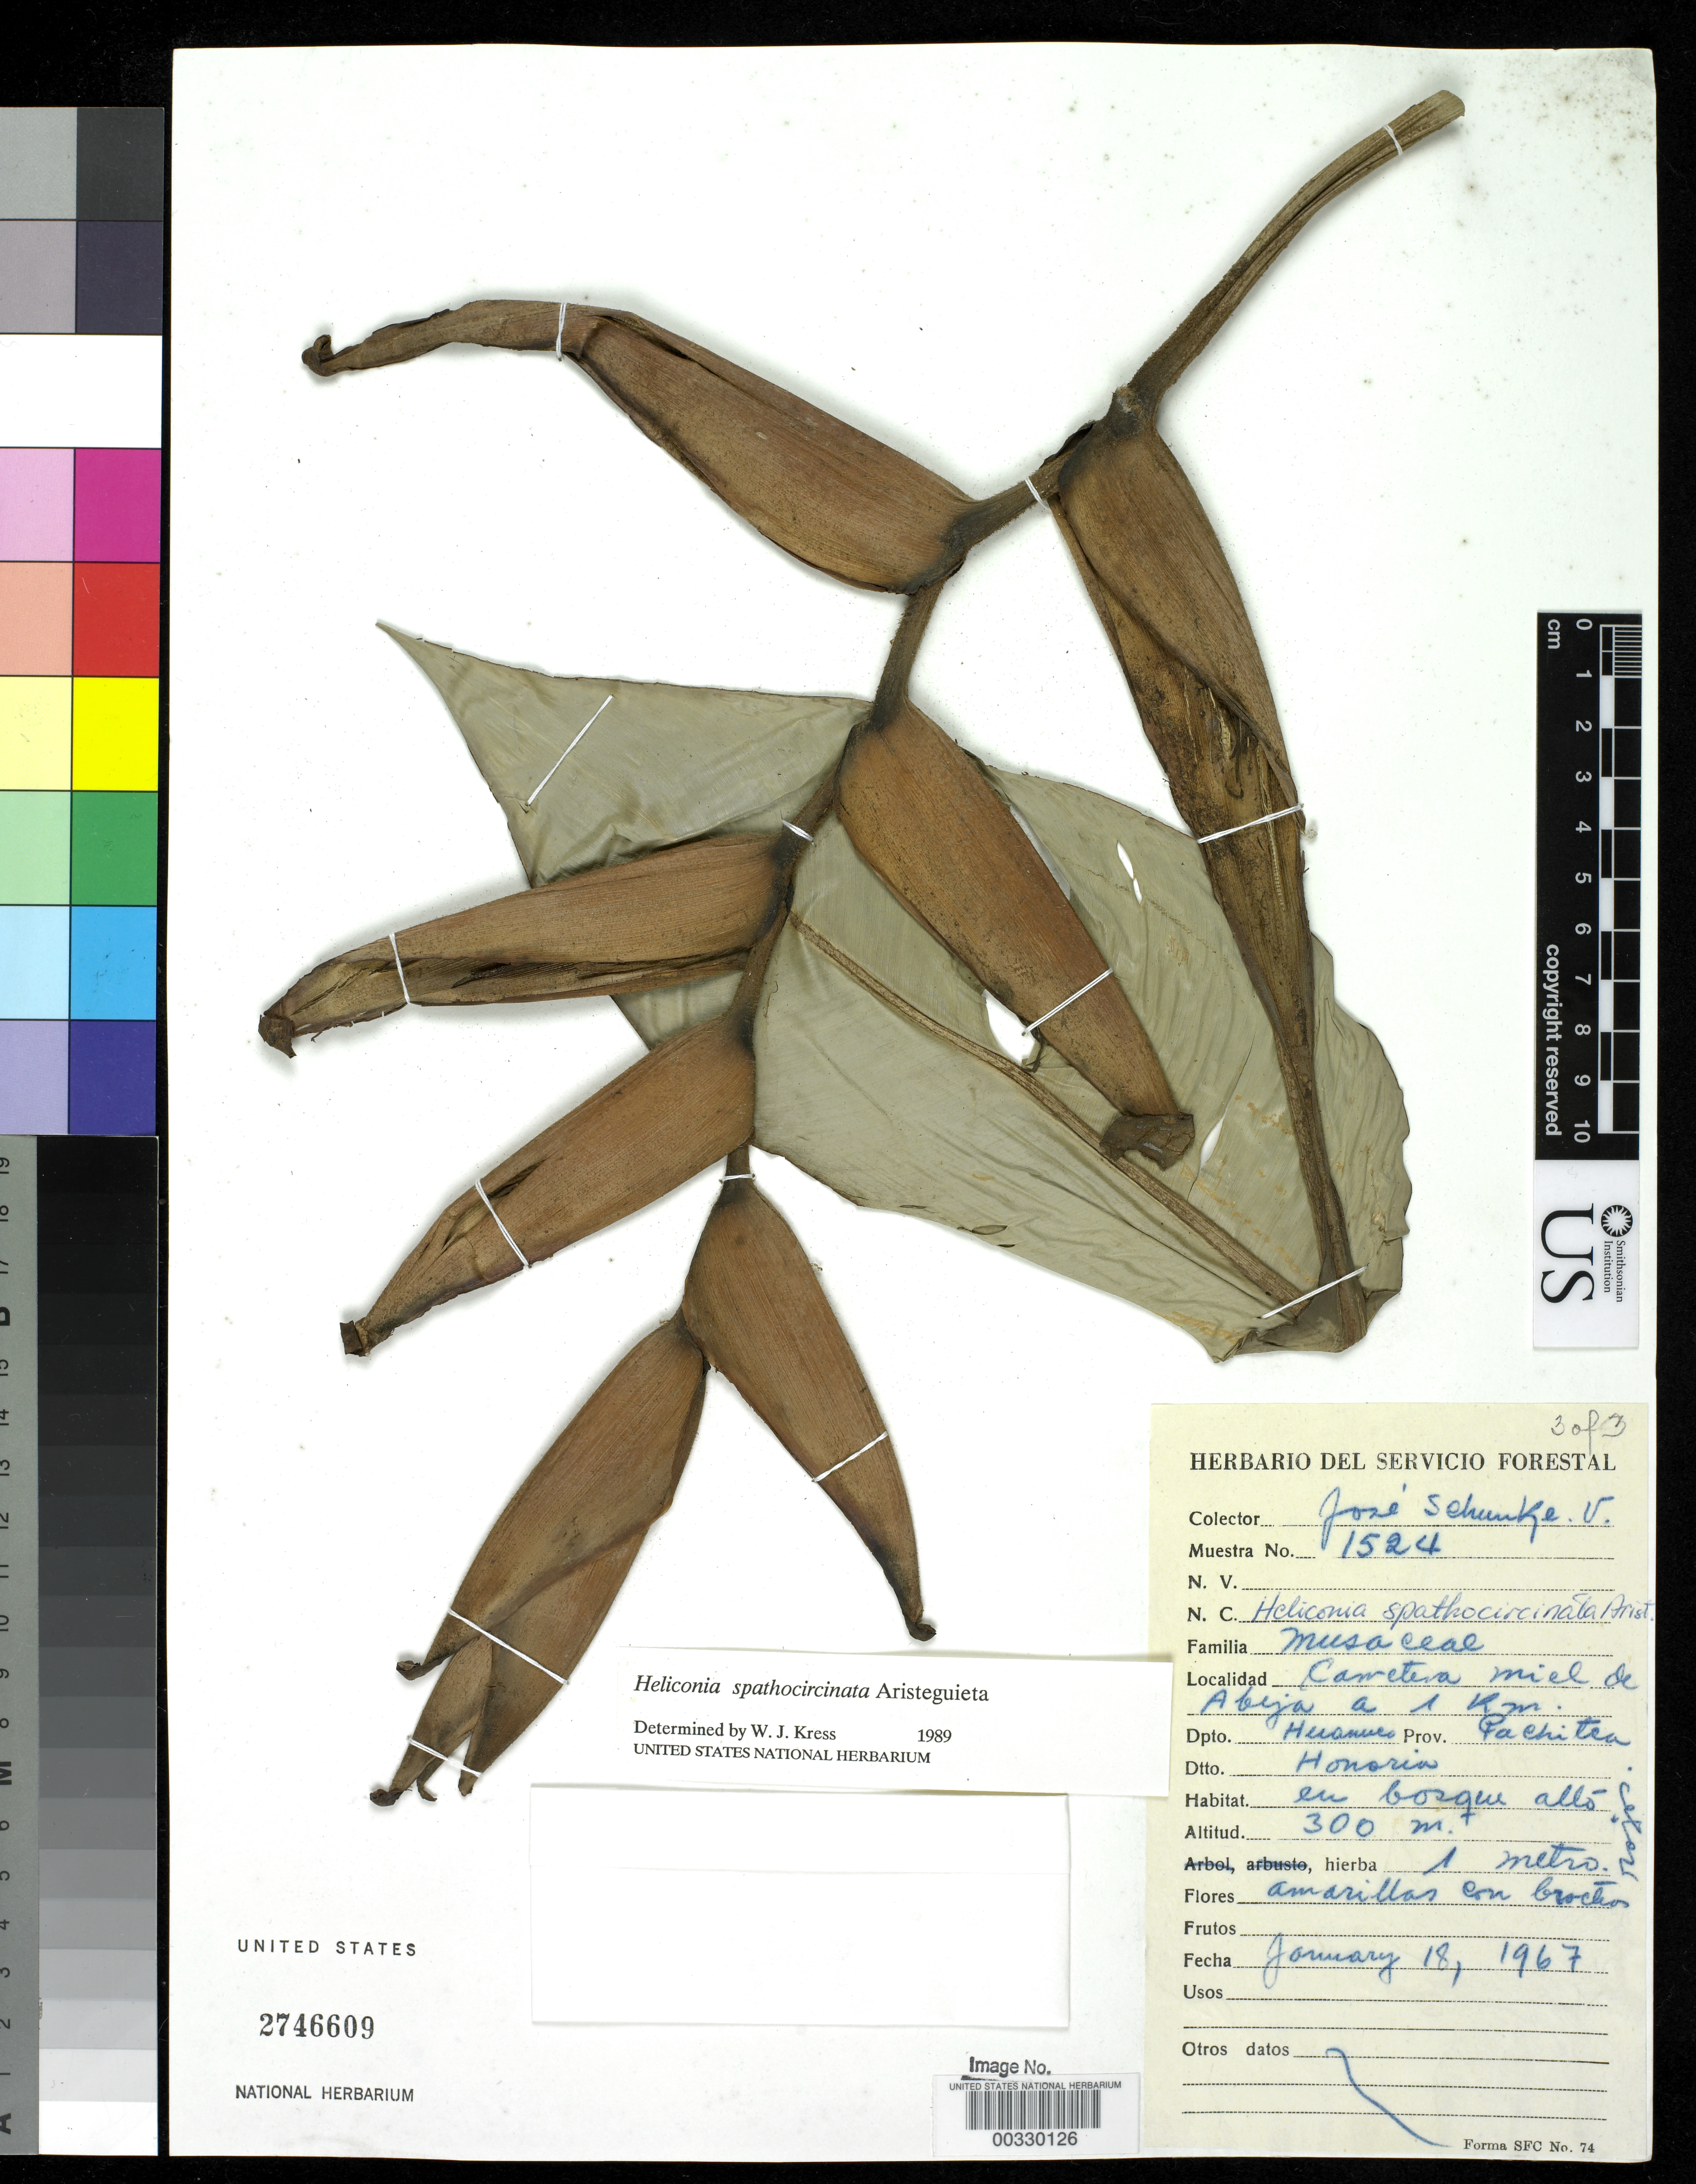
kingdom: Plantae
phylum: Tracheophyta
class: Liliopsida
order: Zingiberales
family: Heliconiaceae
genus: Heliconia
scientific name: Heliconia spathocircinata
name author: Aristeg.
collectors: J. Schunke Vigo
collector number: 1524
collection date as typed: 18 Jan 1967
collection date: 1967-01-18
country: Peru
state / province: Huánuco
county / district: Pachitea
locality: Dtto. Honoria, highway Miel from Abeja to 1 km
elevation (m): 300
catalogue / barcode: US 2746609